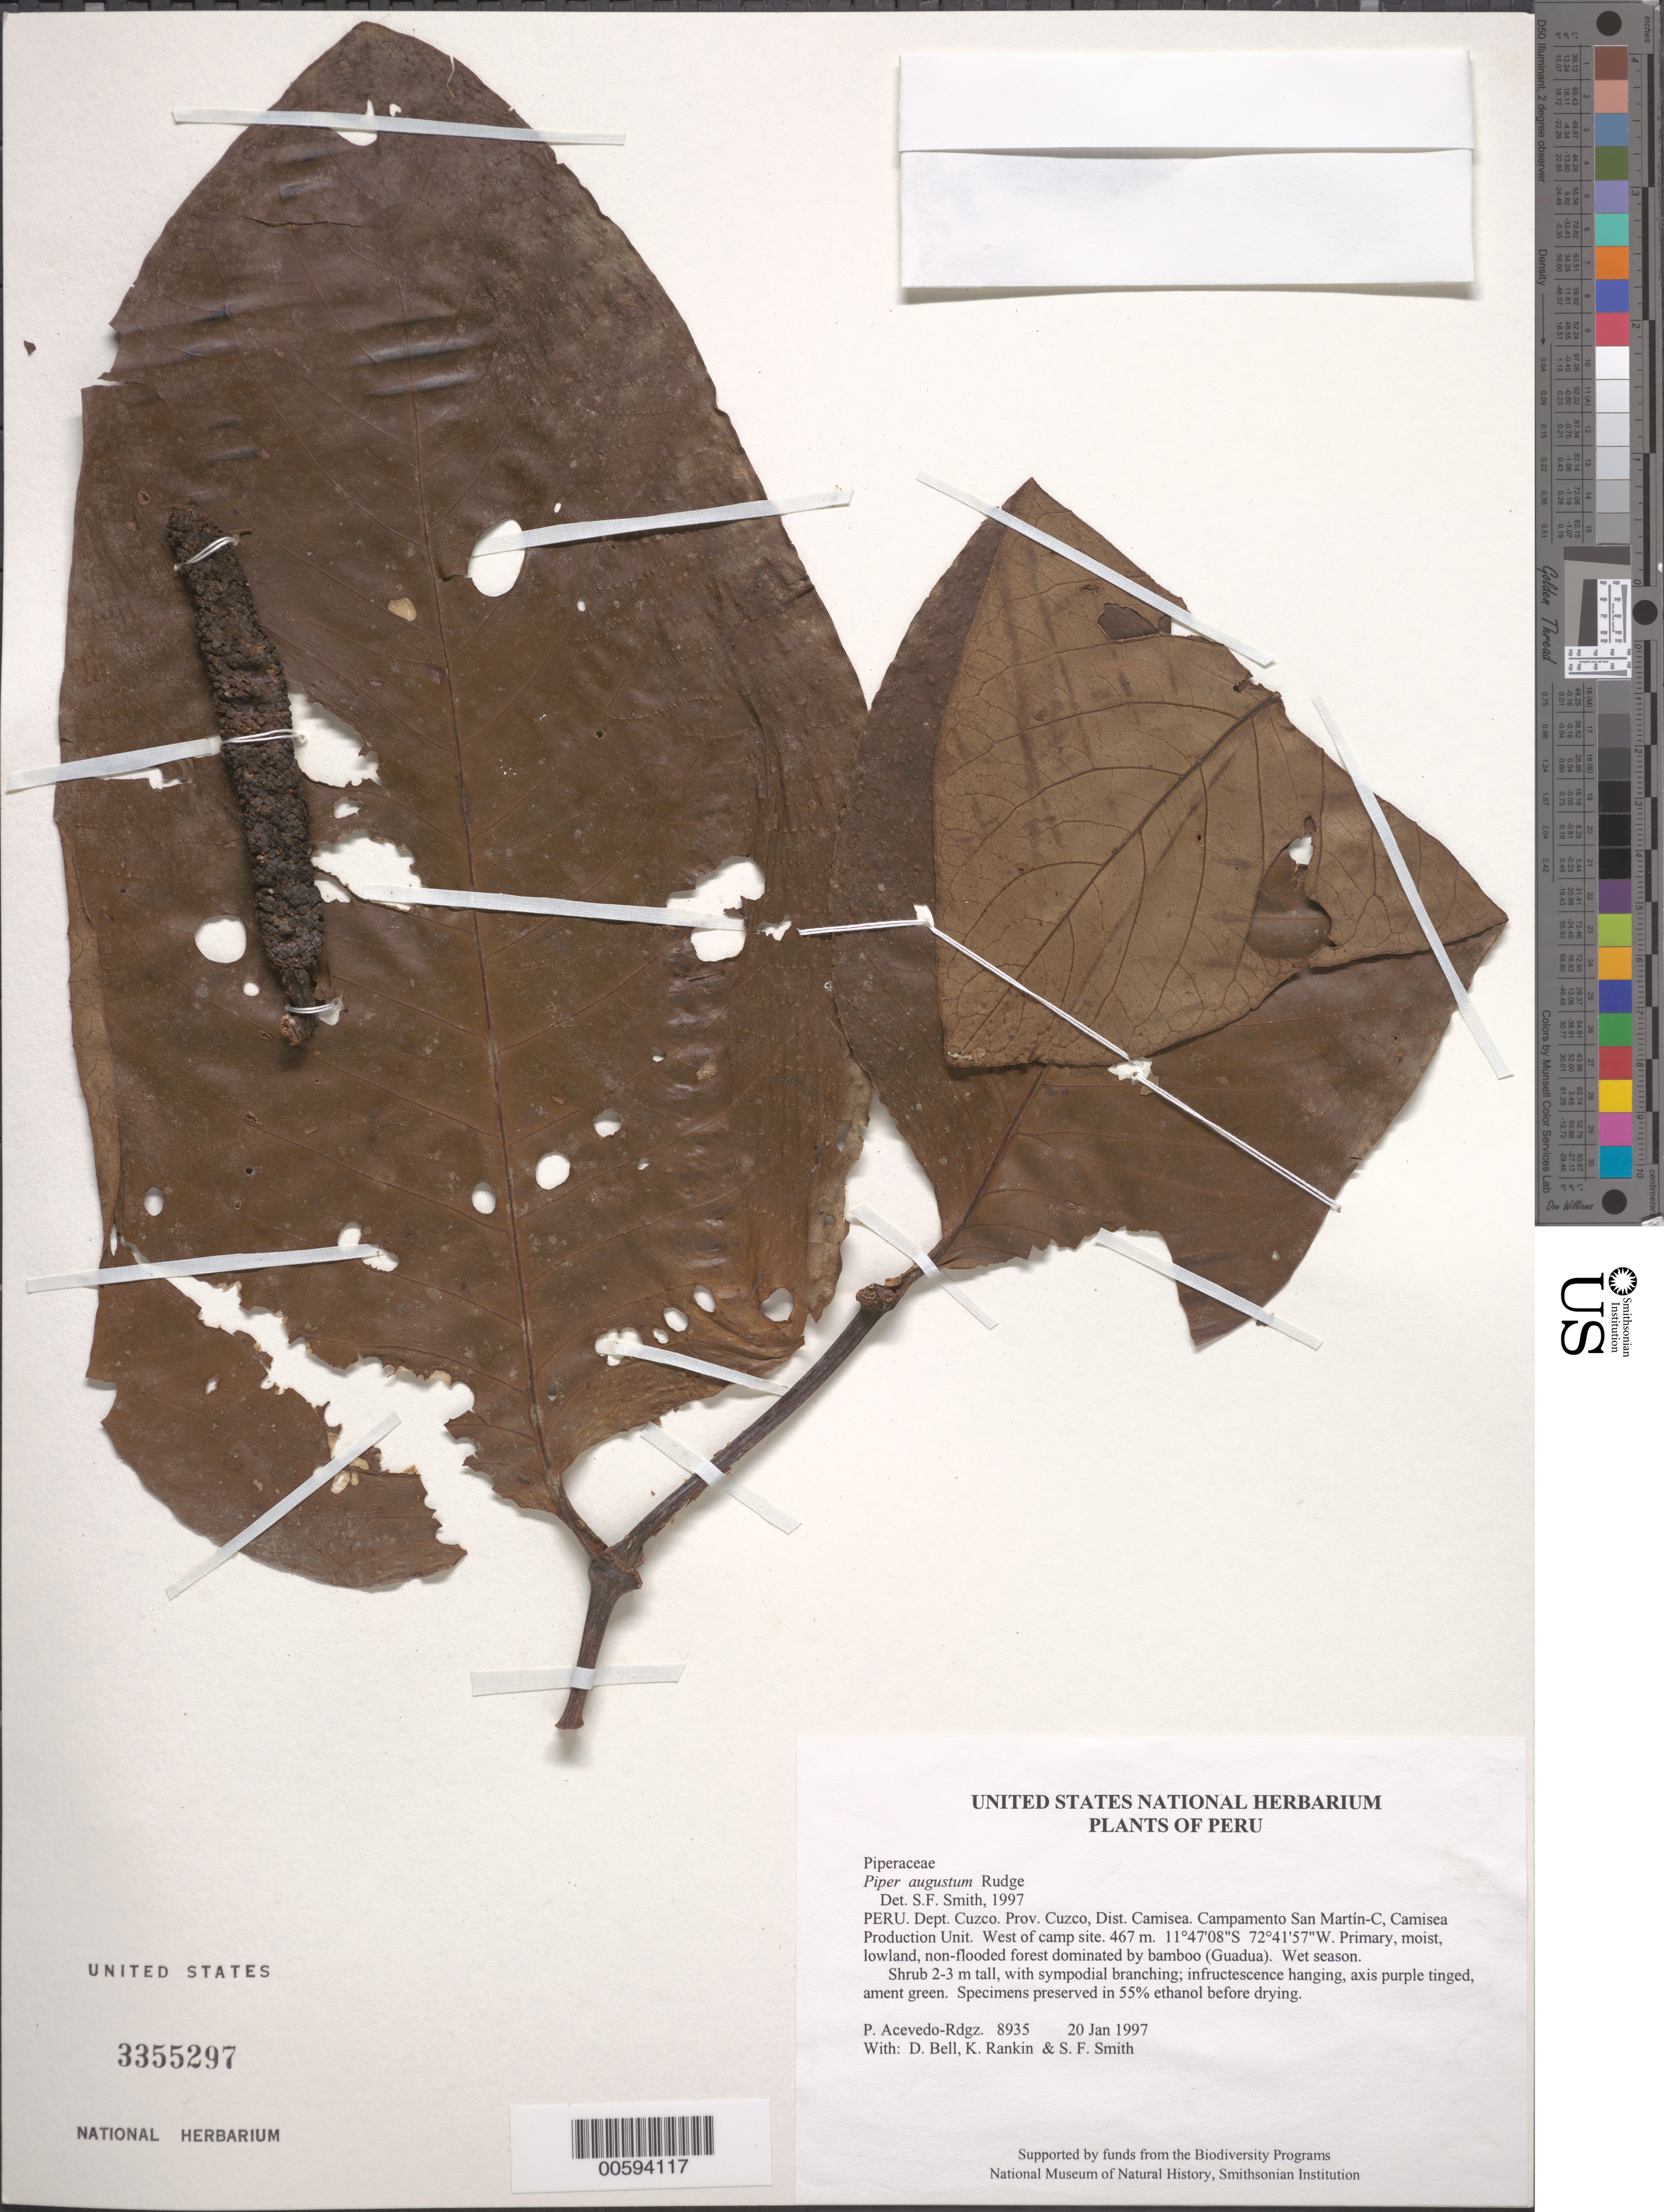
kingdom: Plantae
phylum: Tracheophyta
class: Magnoliopsida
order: Piperales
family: Piperaceae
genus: Piper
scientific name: Piper augustum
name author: Rudge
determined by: Smith, Stephen F., (US), NMNH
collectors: P. Acevedo-Rodr., D. A. Bell, K. B. Rankin & S.F. Smith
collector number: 8935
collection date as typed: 20 Jan 1997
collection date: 1997-01-20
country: Peru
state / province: Cusco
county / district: Cusco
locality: Districto Camisea, Campamento San Martín-C, Camisea Production Unit. West of camp site.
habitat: Primary, moist, lowland, non-flooded forest dominated by bamboo (Guadua). Wet season.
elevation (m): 467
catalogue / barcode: US 3355297